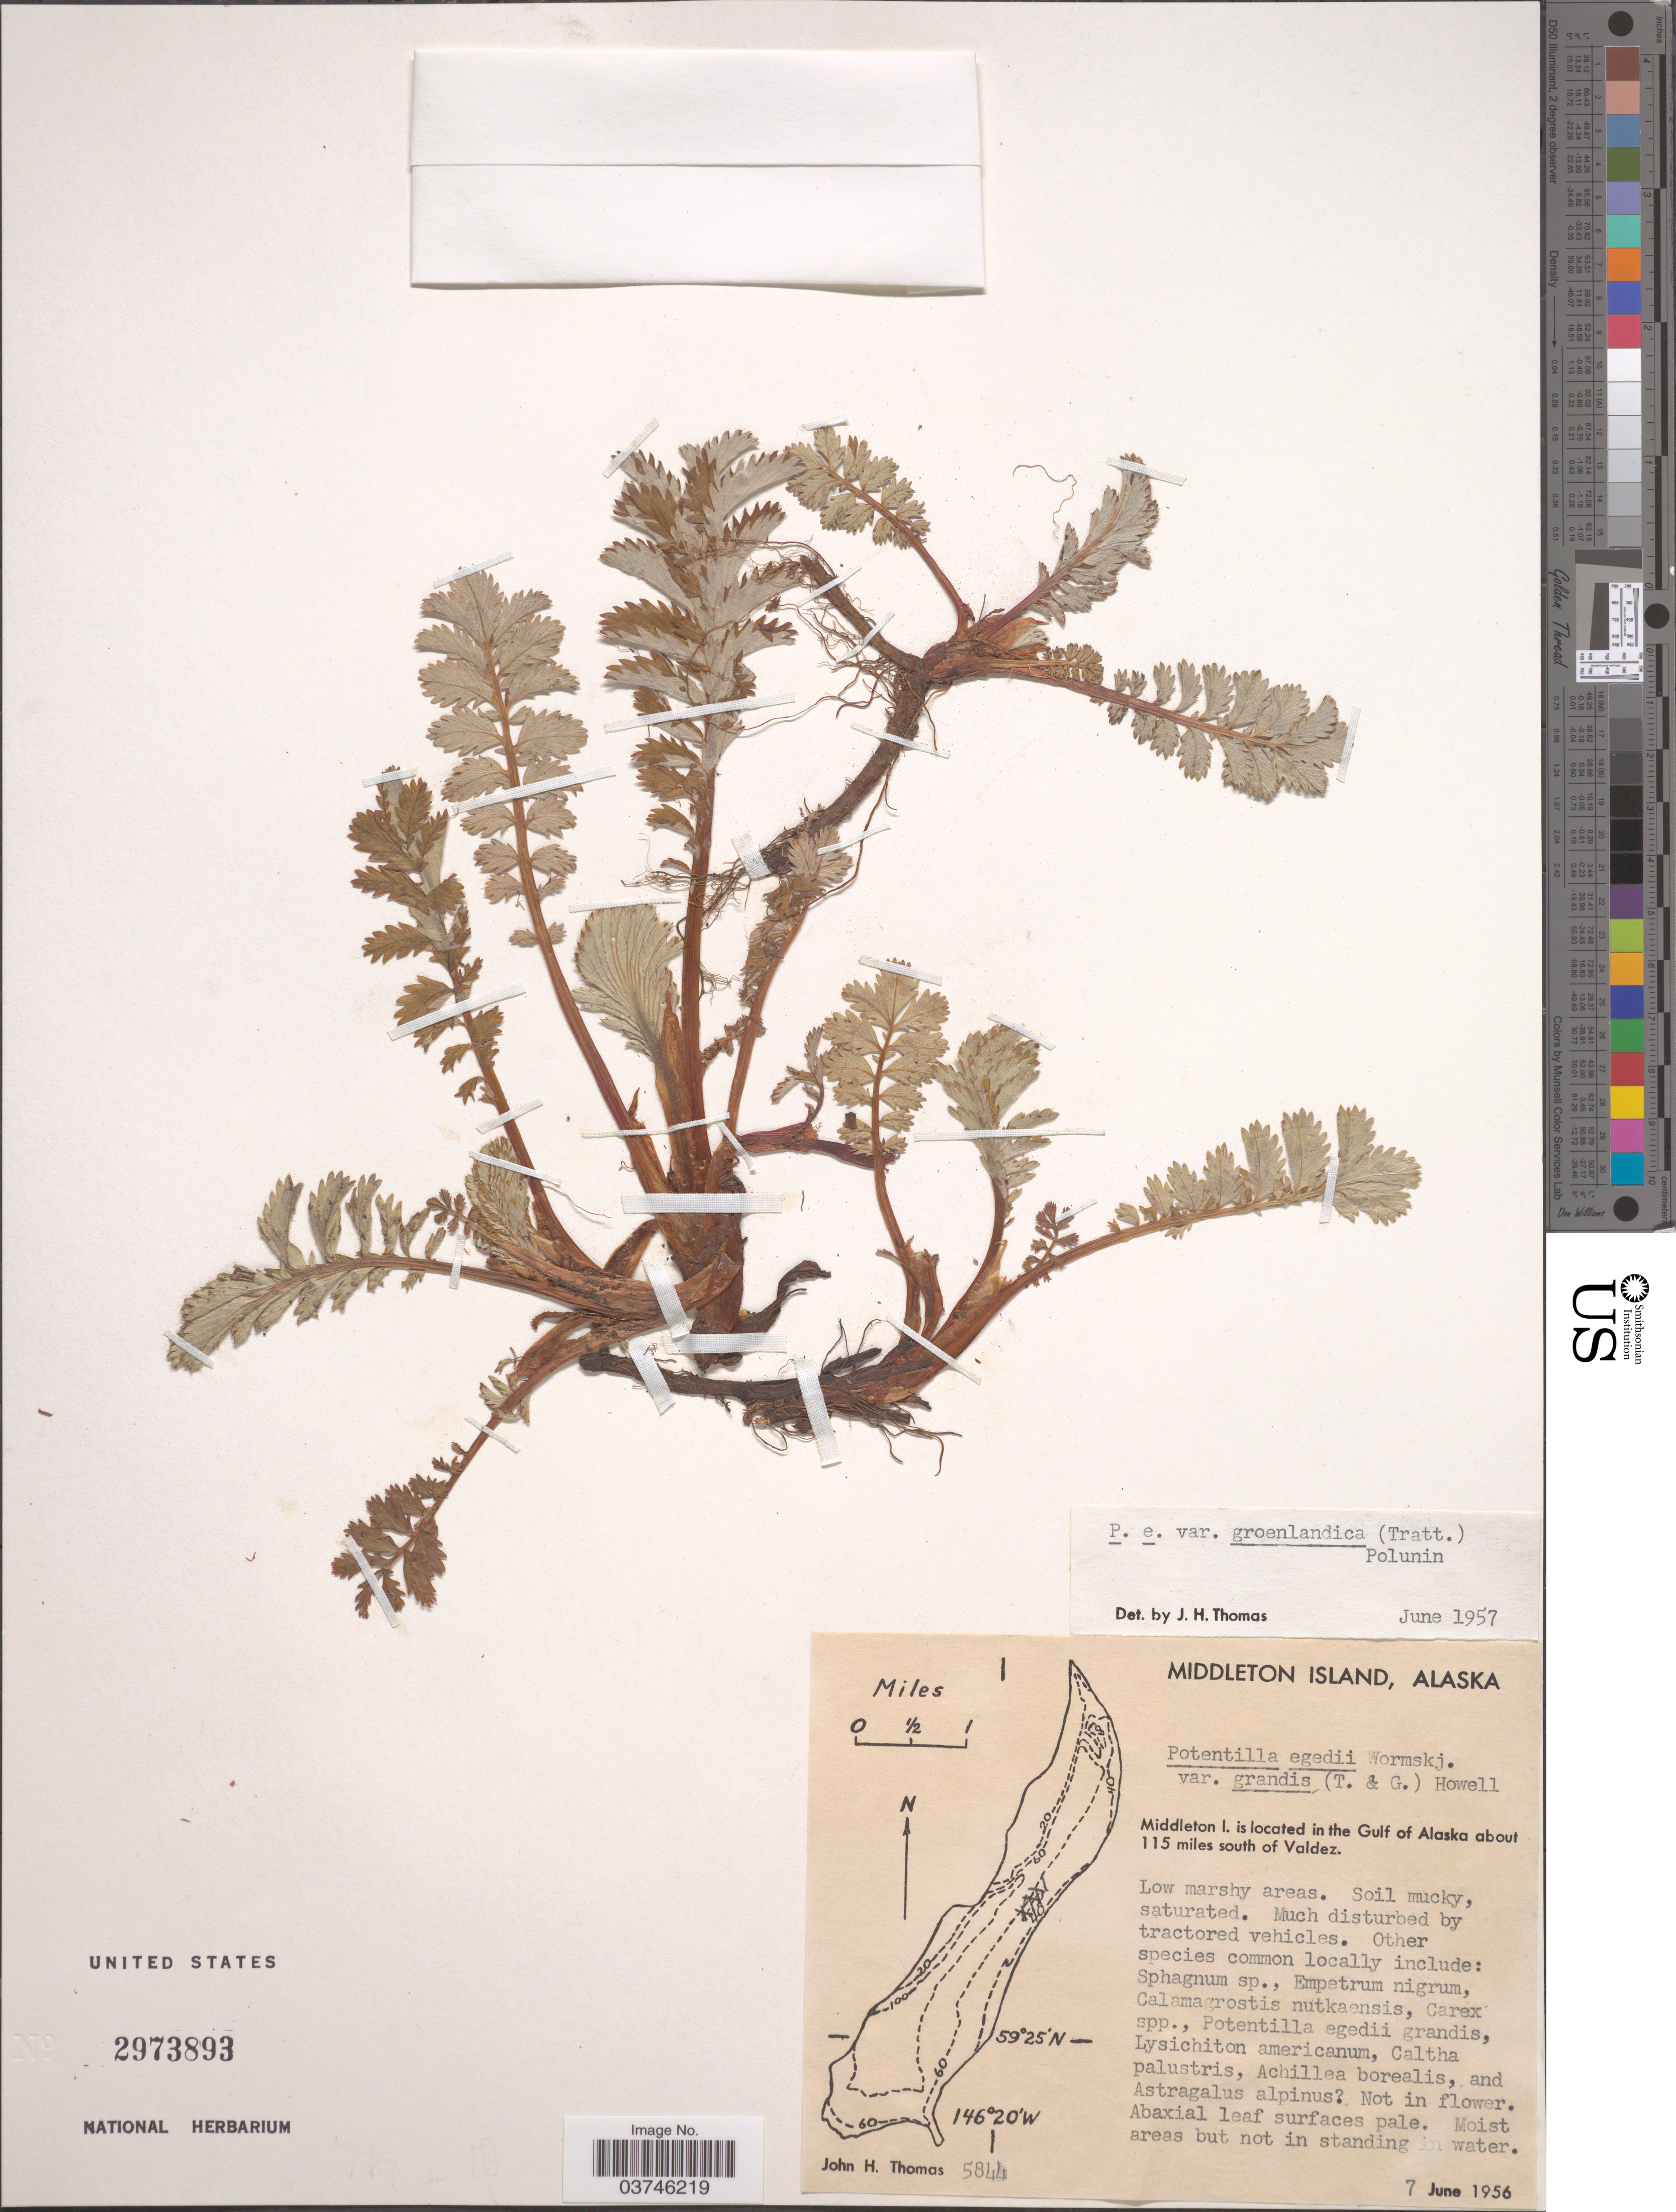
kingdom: Plantae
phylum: Tracheophyta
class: Magnoliopsida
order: Rosales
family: Rosaceae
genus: Argentina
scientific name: Argentina egedii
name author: (Wormsk. ex Oeder) Rydb.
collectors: J. H. Thomas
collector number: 5844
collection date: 1956-06-07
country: United States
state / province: Alaska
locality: Middleton Island. Middleton I. is located in the Gulf of Alaska about 115 miles south of Valdez.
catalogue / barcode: US 2973893